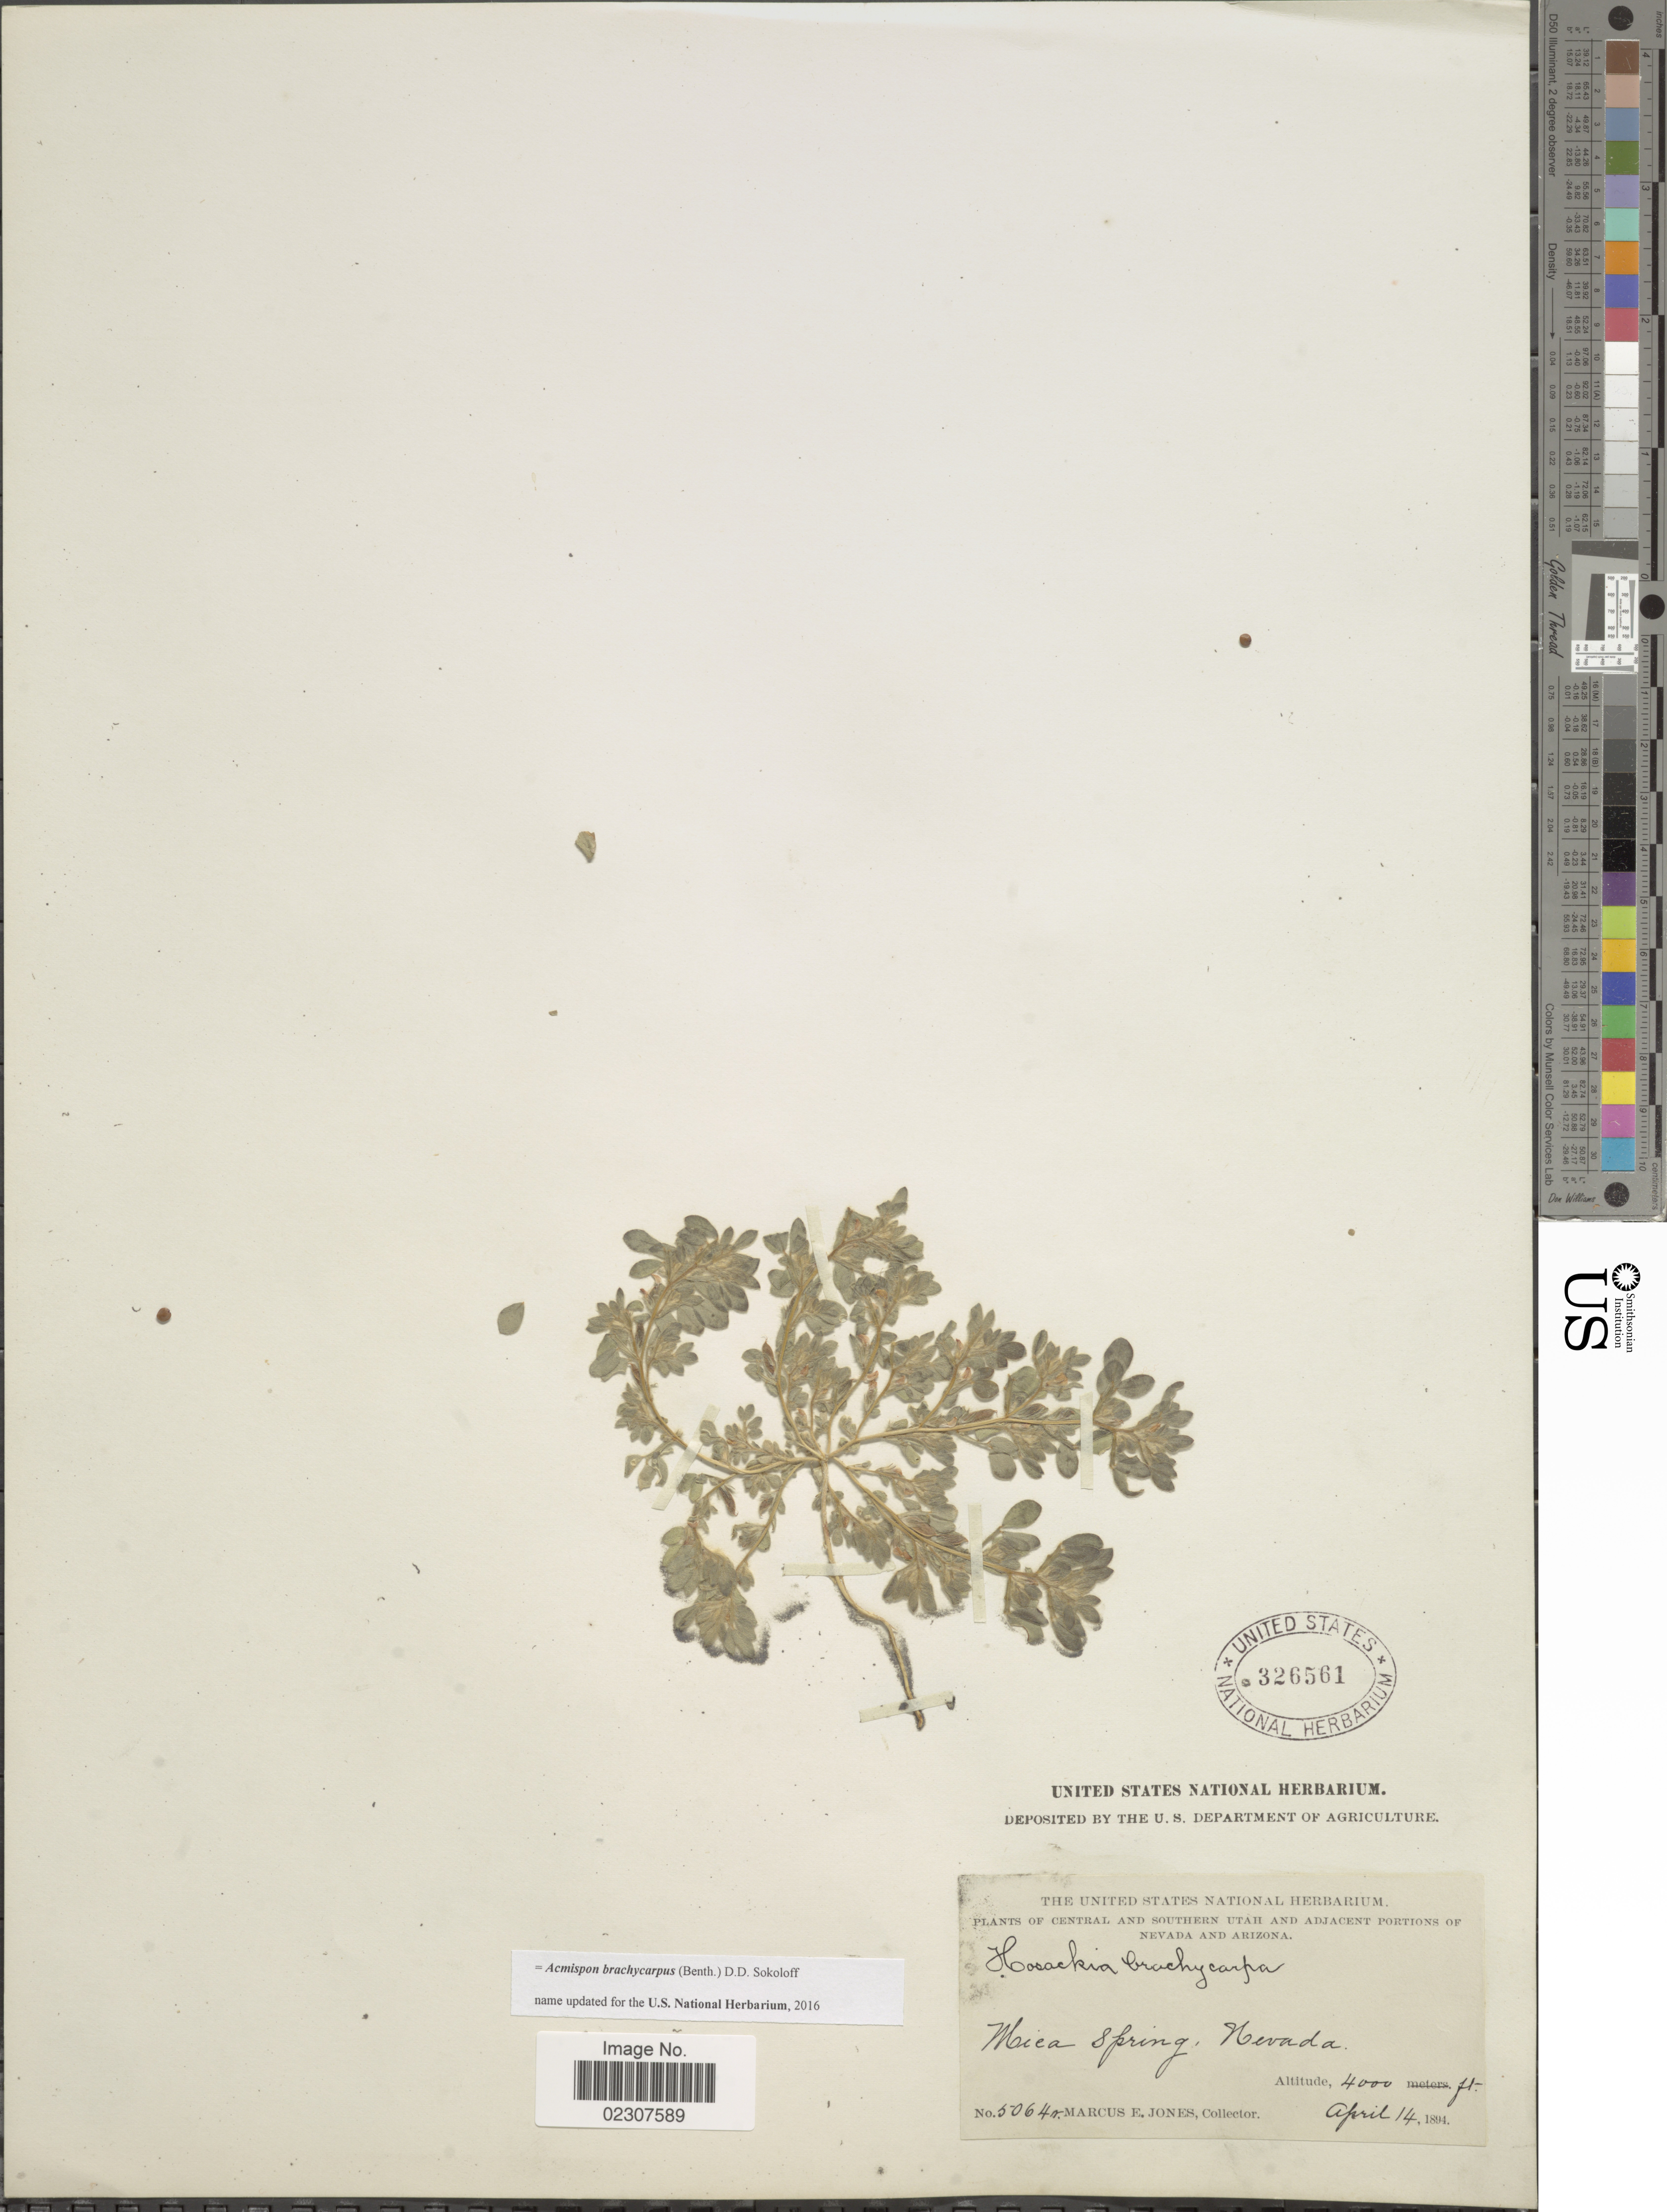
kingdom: Plantae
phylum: Tracheophyta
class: Magnoliopsida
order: Fabales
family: Fabaceae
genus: Acmispon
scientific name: Acmispon brachycarpus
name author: (Benth.) D.D. Sokoloff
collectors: M. E. Jones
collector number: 50642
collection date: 1894-04-14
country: United States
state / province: Nevada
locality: Central and Sourthern Utah and Adjacent Portions of Nevada and Arizona, Mica Spring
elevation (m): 1219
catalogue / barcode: US 326561